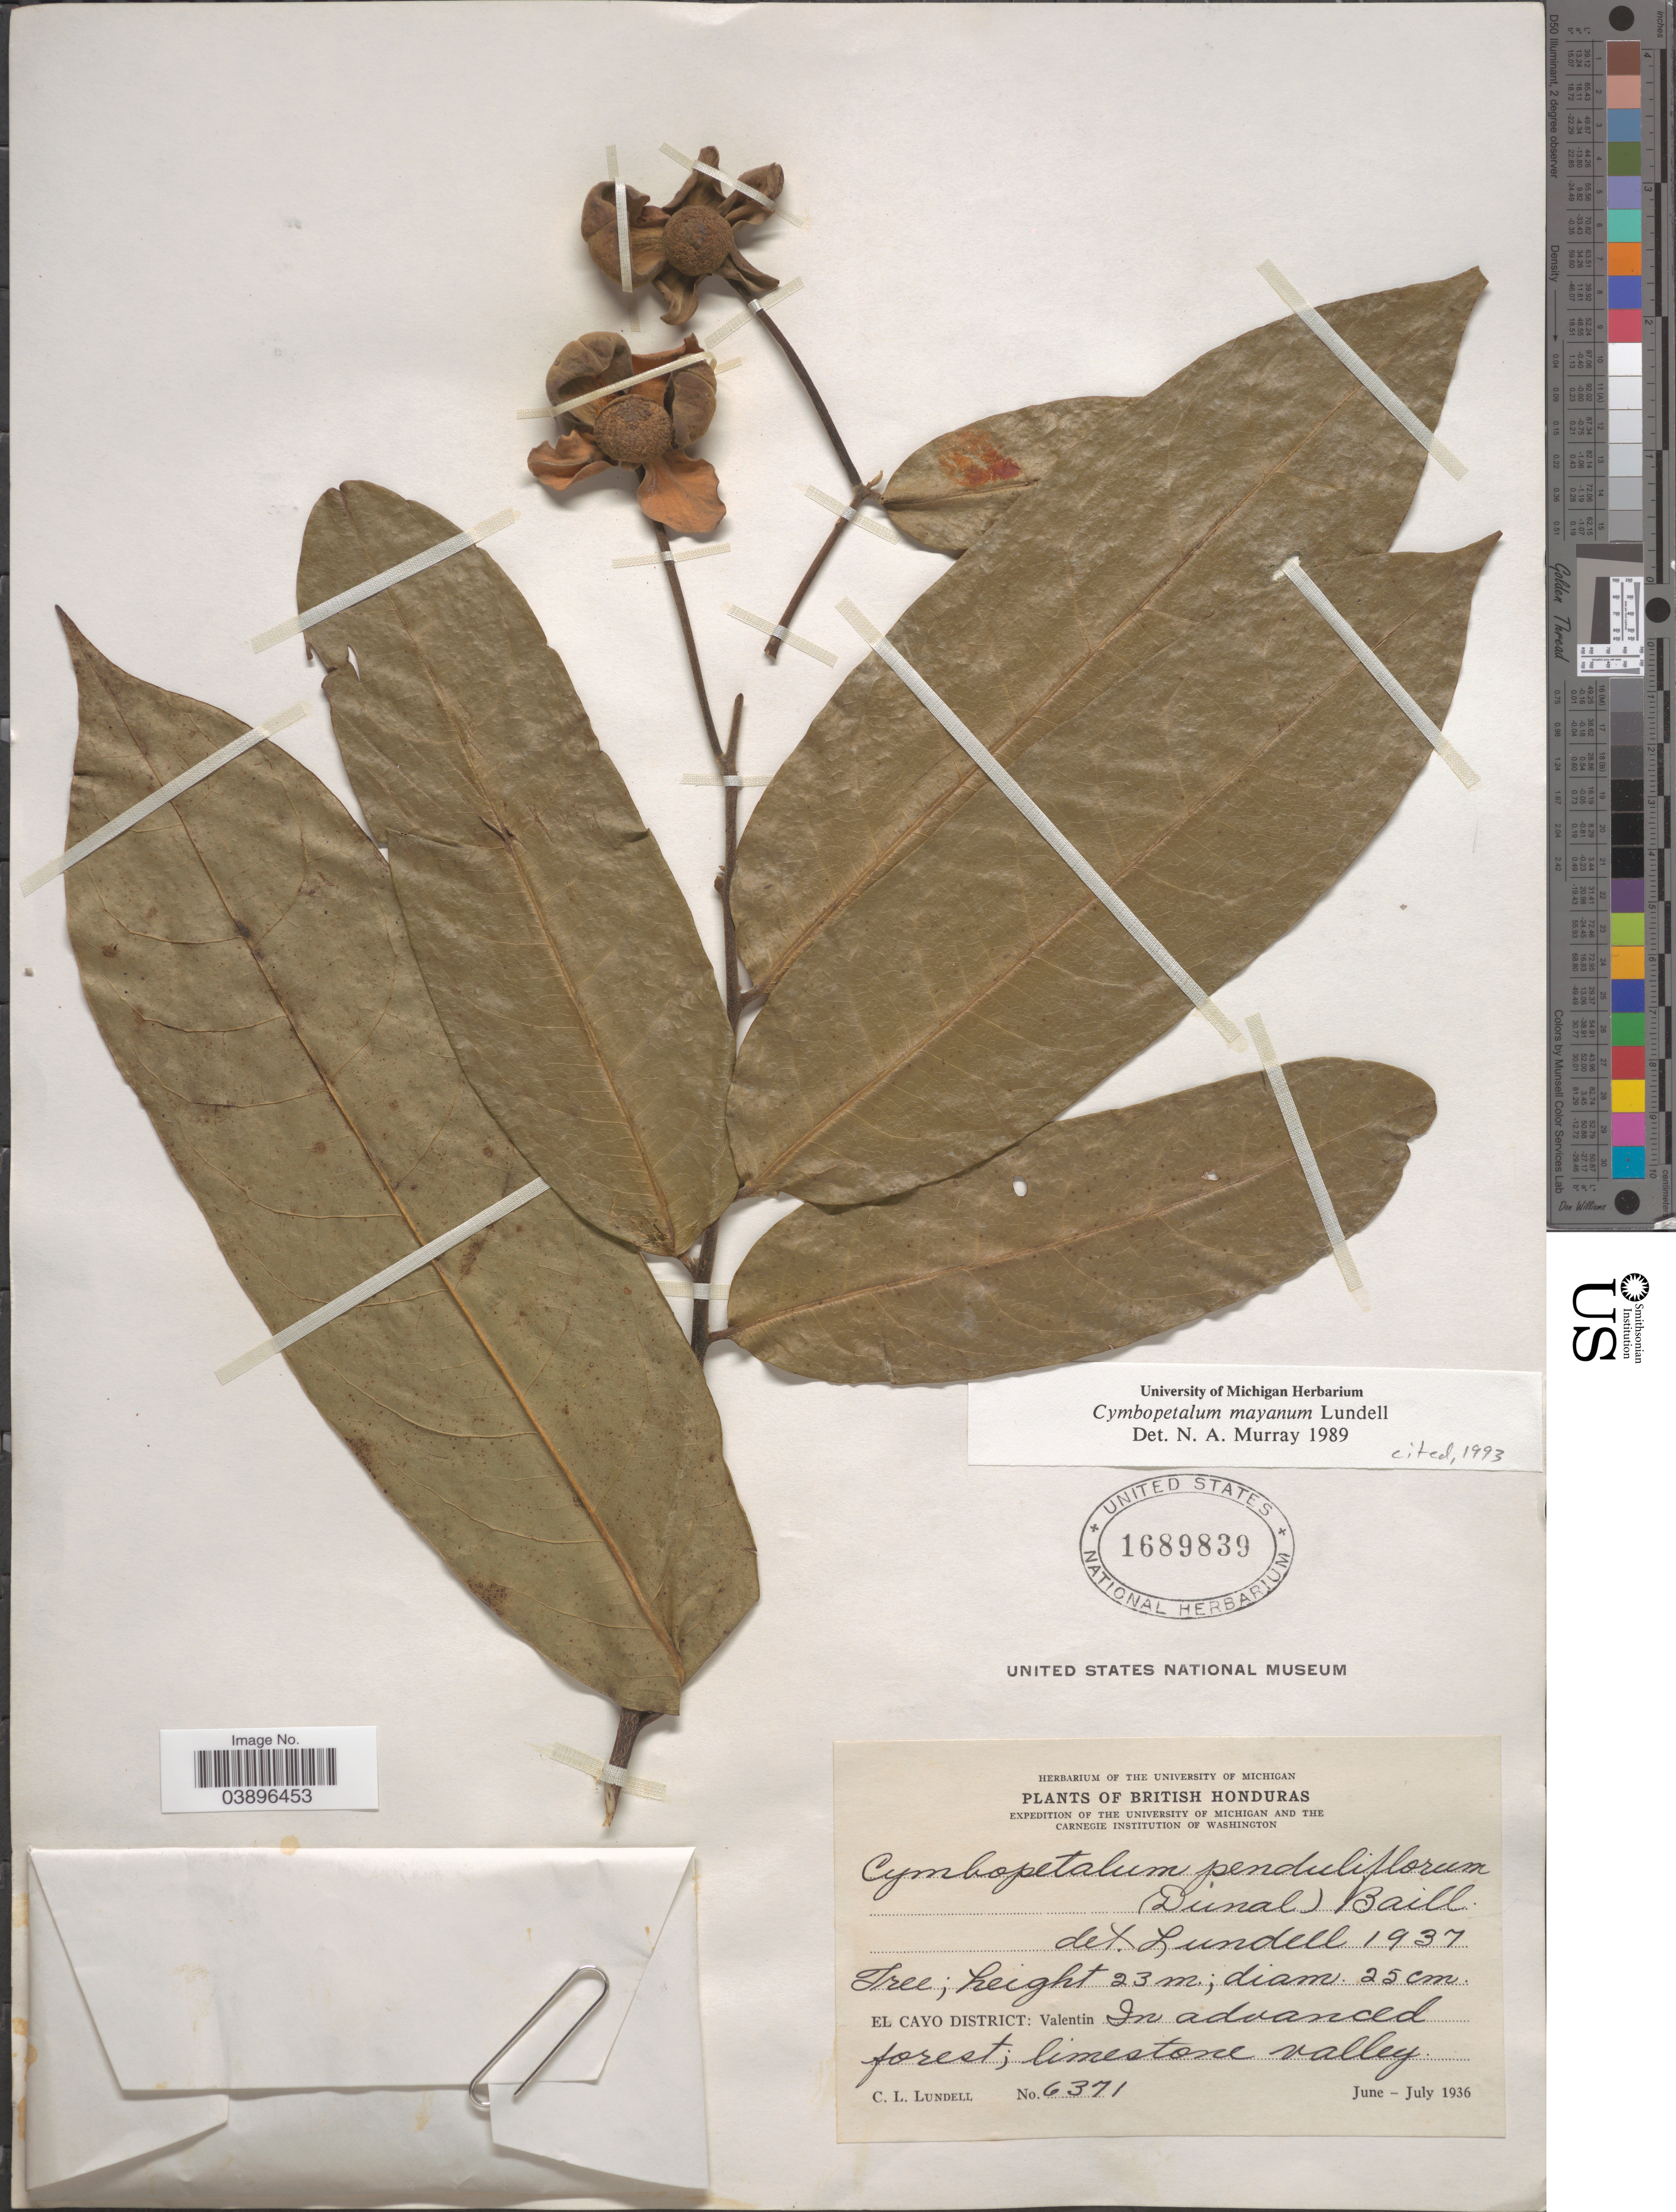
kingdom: Plantae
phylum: Tracheophyta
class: Magnoliopsida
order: Magnoliales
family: Annonaceae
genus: Cymbopetalum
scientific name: Cymbopetalum mayanum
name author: Lundell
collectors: C. L. Lundell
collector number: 6371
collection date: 1936-06/1936-07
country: Belize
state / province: Cayo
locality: British Honduras. El Cayo District: Valentin.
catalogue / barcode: US 1689839